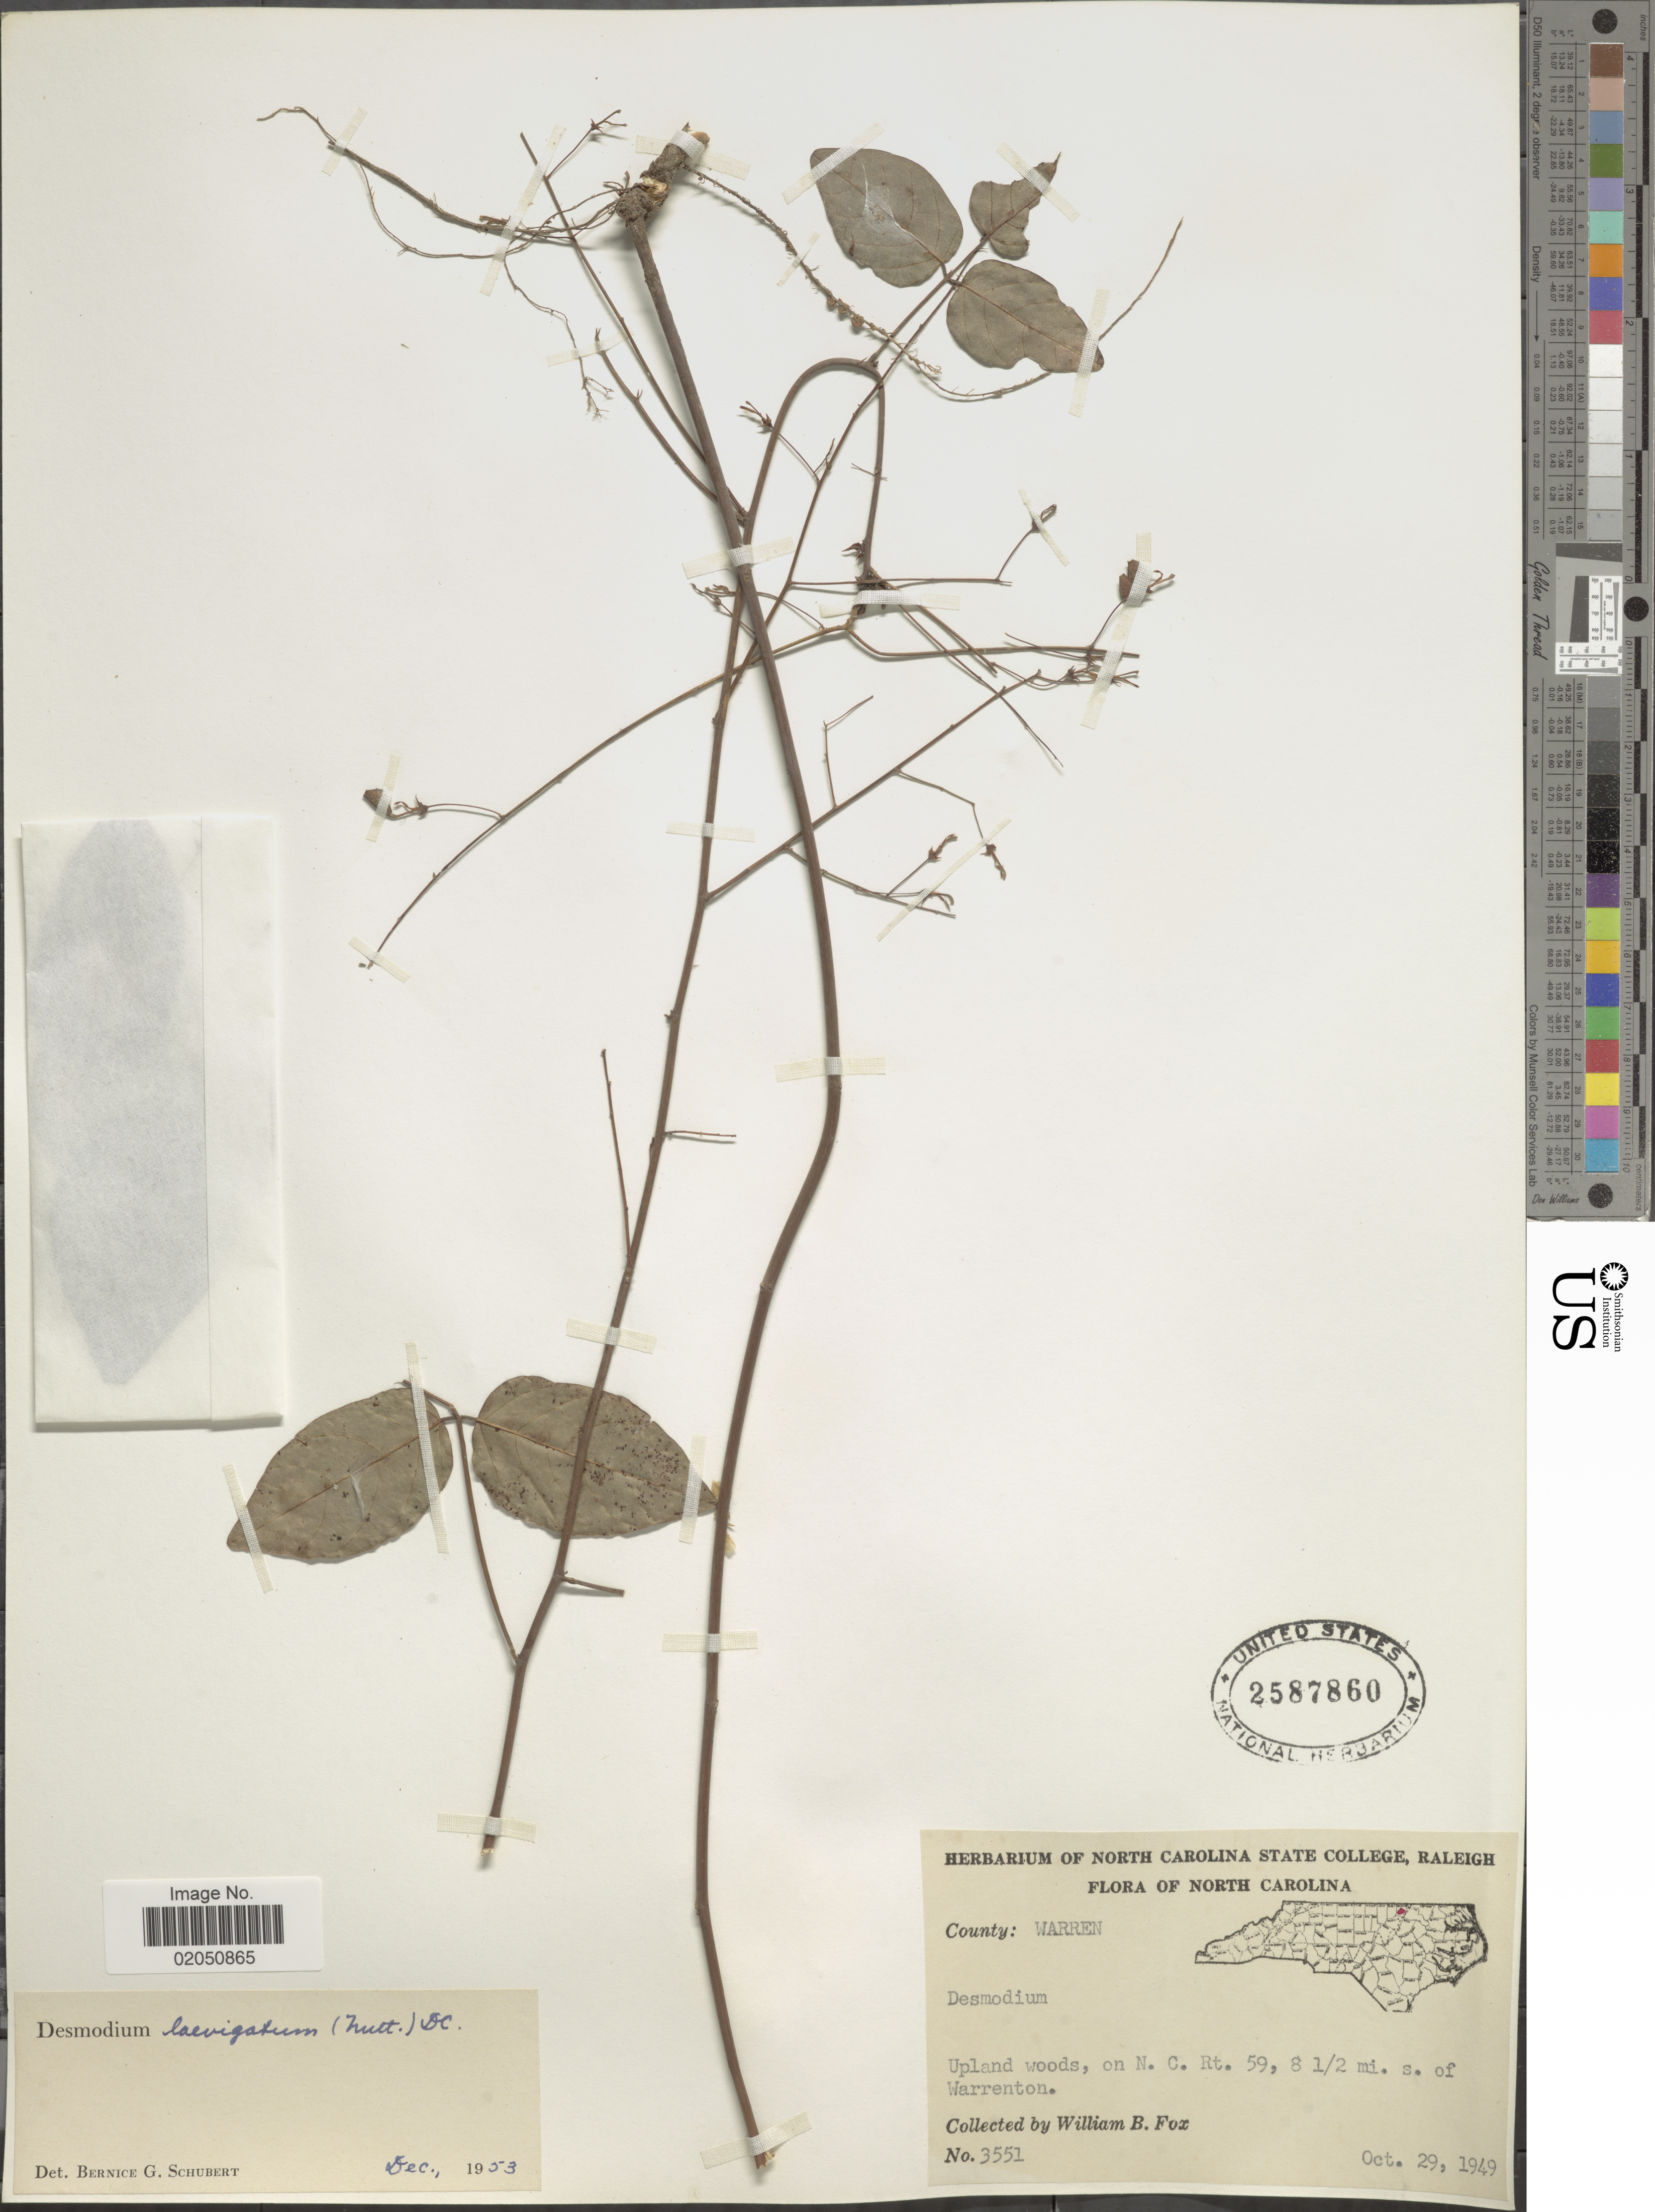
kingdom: Plantae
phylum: Tracheophyta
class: Magnoliopsida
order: Fabales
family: Fabaceae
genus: Desmodium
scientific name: Desmodium laevigatum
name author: (Nutt.) DC.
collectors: W. B. Fox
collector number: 3551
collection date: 1949-10-29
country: United States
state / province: North Carolina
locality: County: Warren, Upland woods, on N.C. Rt. 59, 8 ½ mi. s. of Warrenton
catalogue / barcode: US 2587860